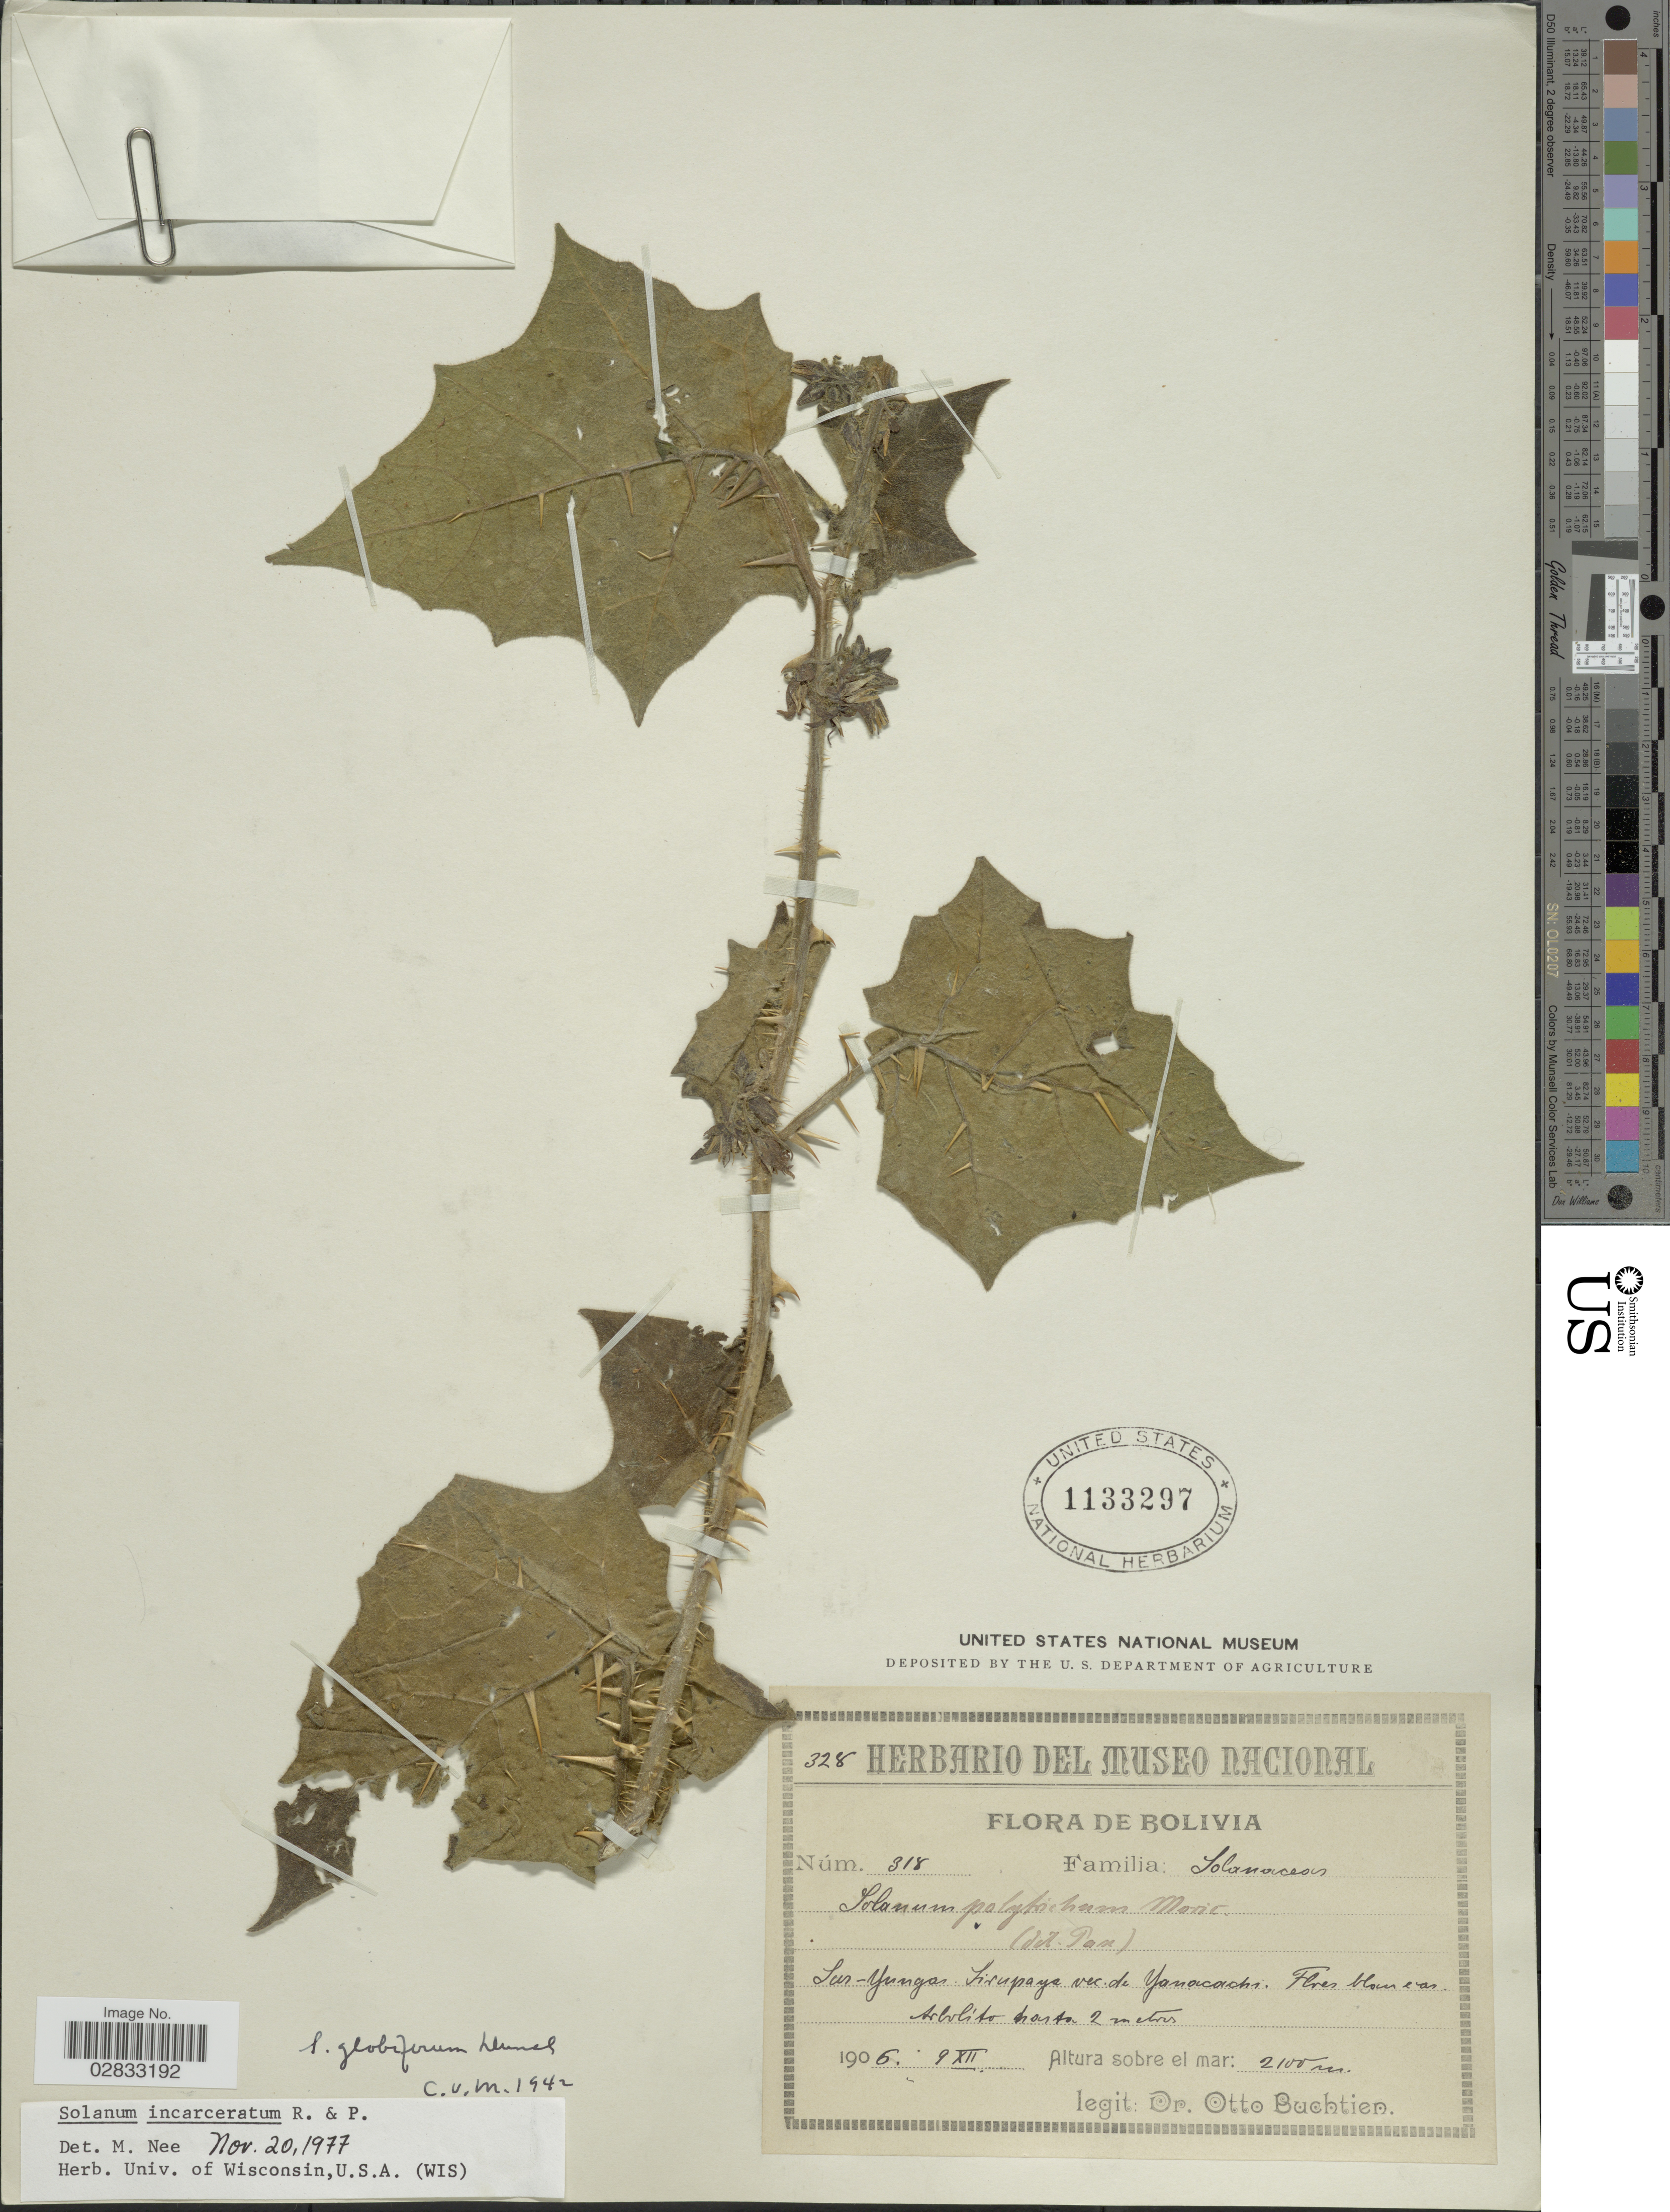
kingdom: Plantae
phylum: Tracheophyta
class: Magnoliopsida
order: Solanales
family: Solanaceae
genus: Solanum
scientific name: Solanum incarceratum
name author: Ruiz & Pav.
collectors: O. Buchtien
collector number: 318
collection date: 1906-12-09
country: Bolivia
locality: Sur-Yungas. Sirupaye ver. de Yanacachi.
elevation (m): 2100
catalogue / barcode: US 1133297